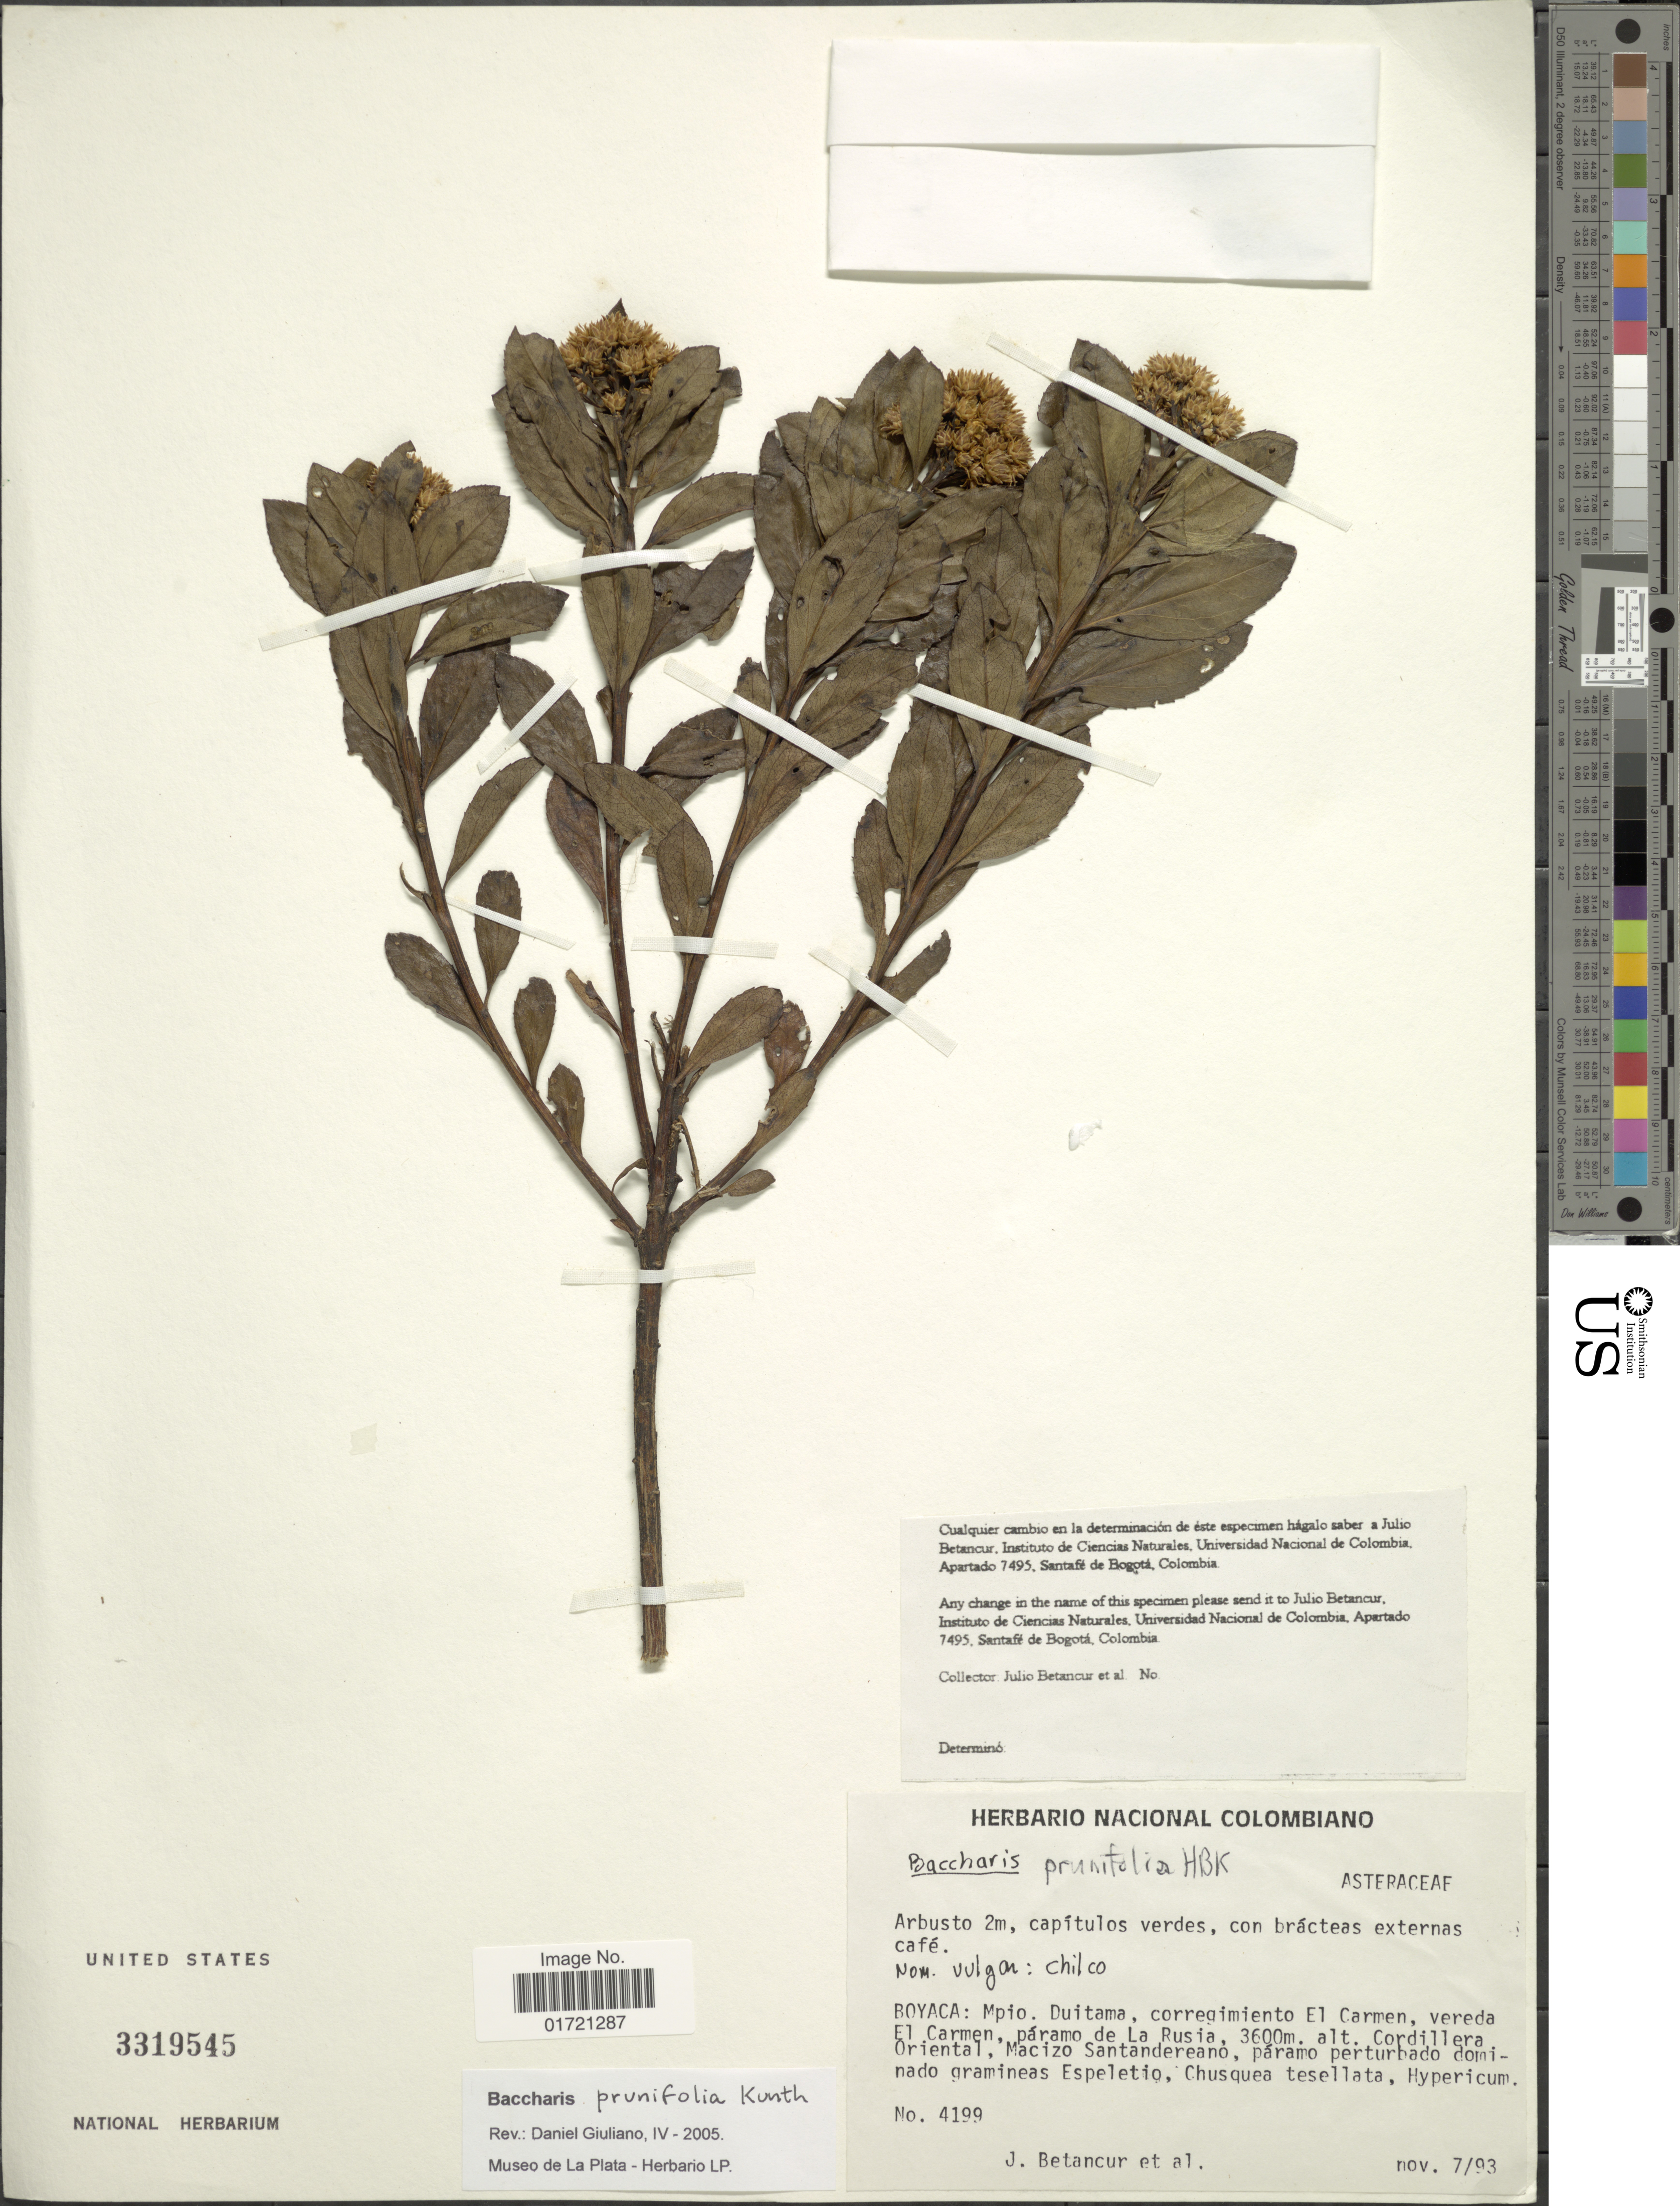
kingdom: Plantae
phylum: Tracheophyta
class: Magnoliopsida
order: Asterales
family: Asteraceae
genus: Baccharis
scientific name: Baccharis prunifolia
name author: Kunth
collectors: J. Betancur & et al.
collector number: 4199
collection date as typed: Transcribed d/m/y: 7/11/93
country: Colombia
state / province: Boyacá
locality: Boyaca: Mpio. Duitama, corregimiento El Carmen, vereda El Carmen, páramo de La Rusia. Cordillera Oriental, Macizo Santandereano, páramoj perturbado dominado gramineas Espeletio, Chusquea tesellata.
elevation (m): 3600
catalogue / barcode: US 3319545